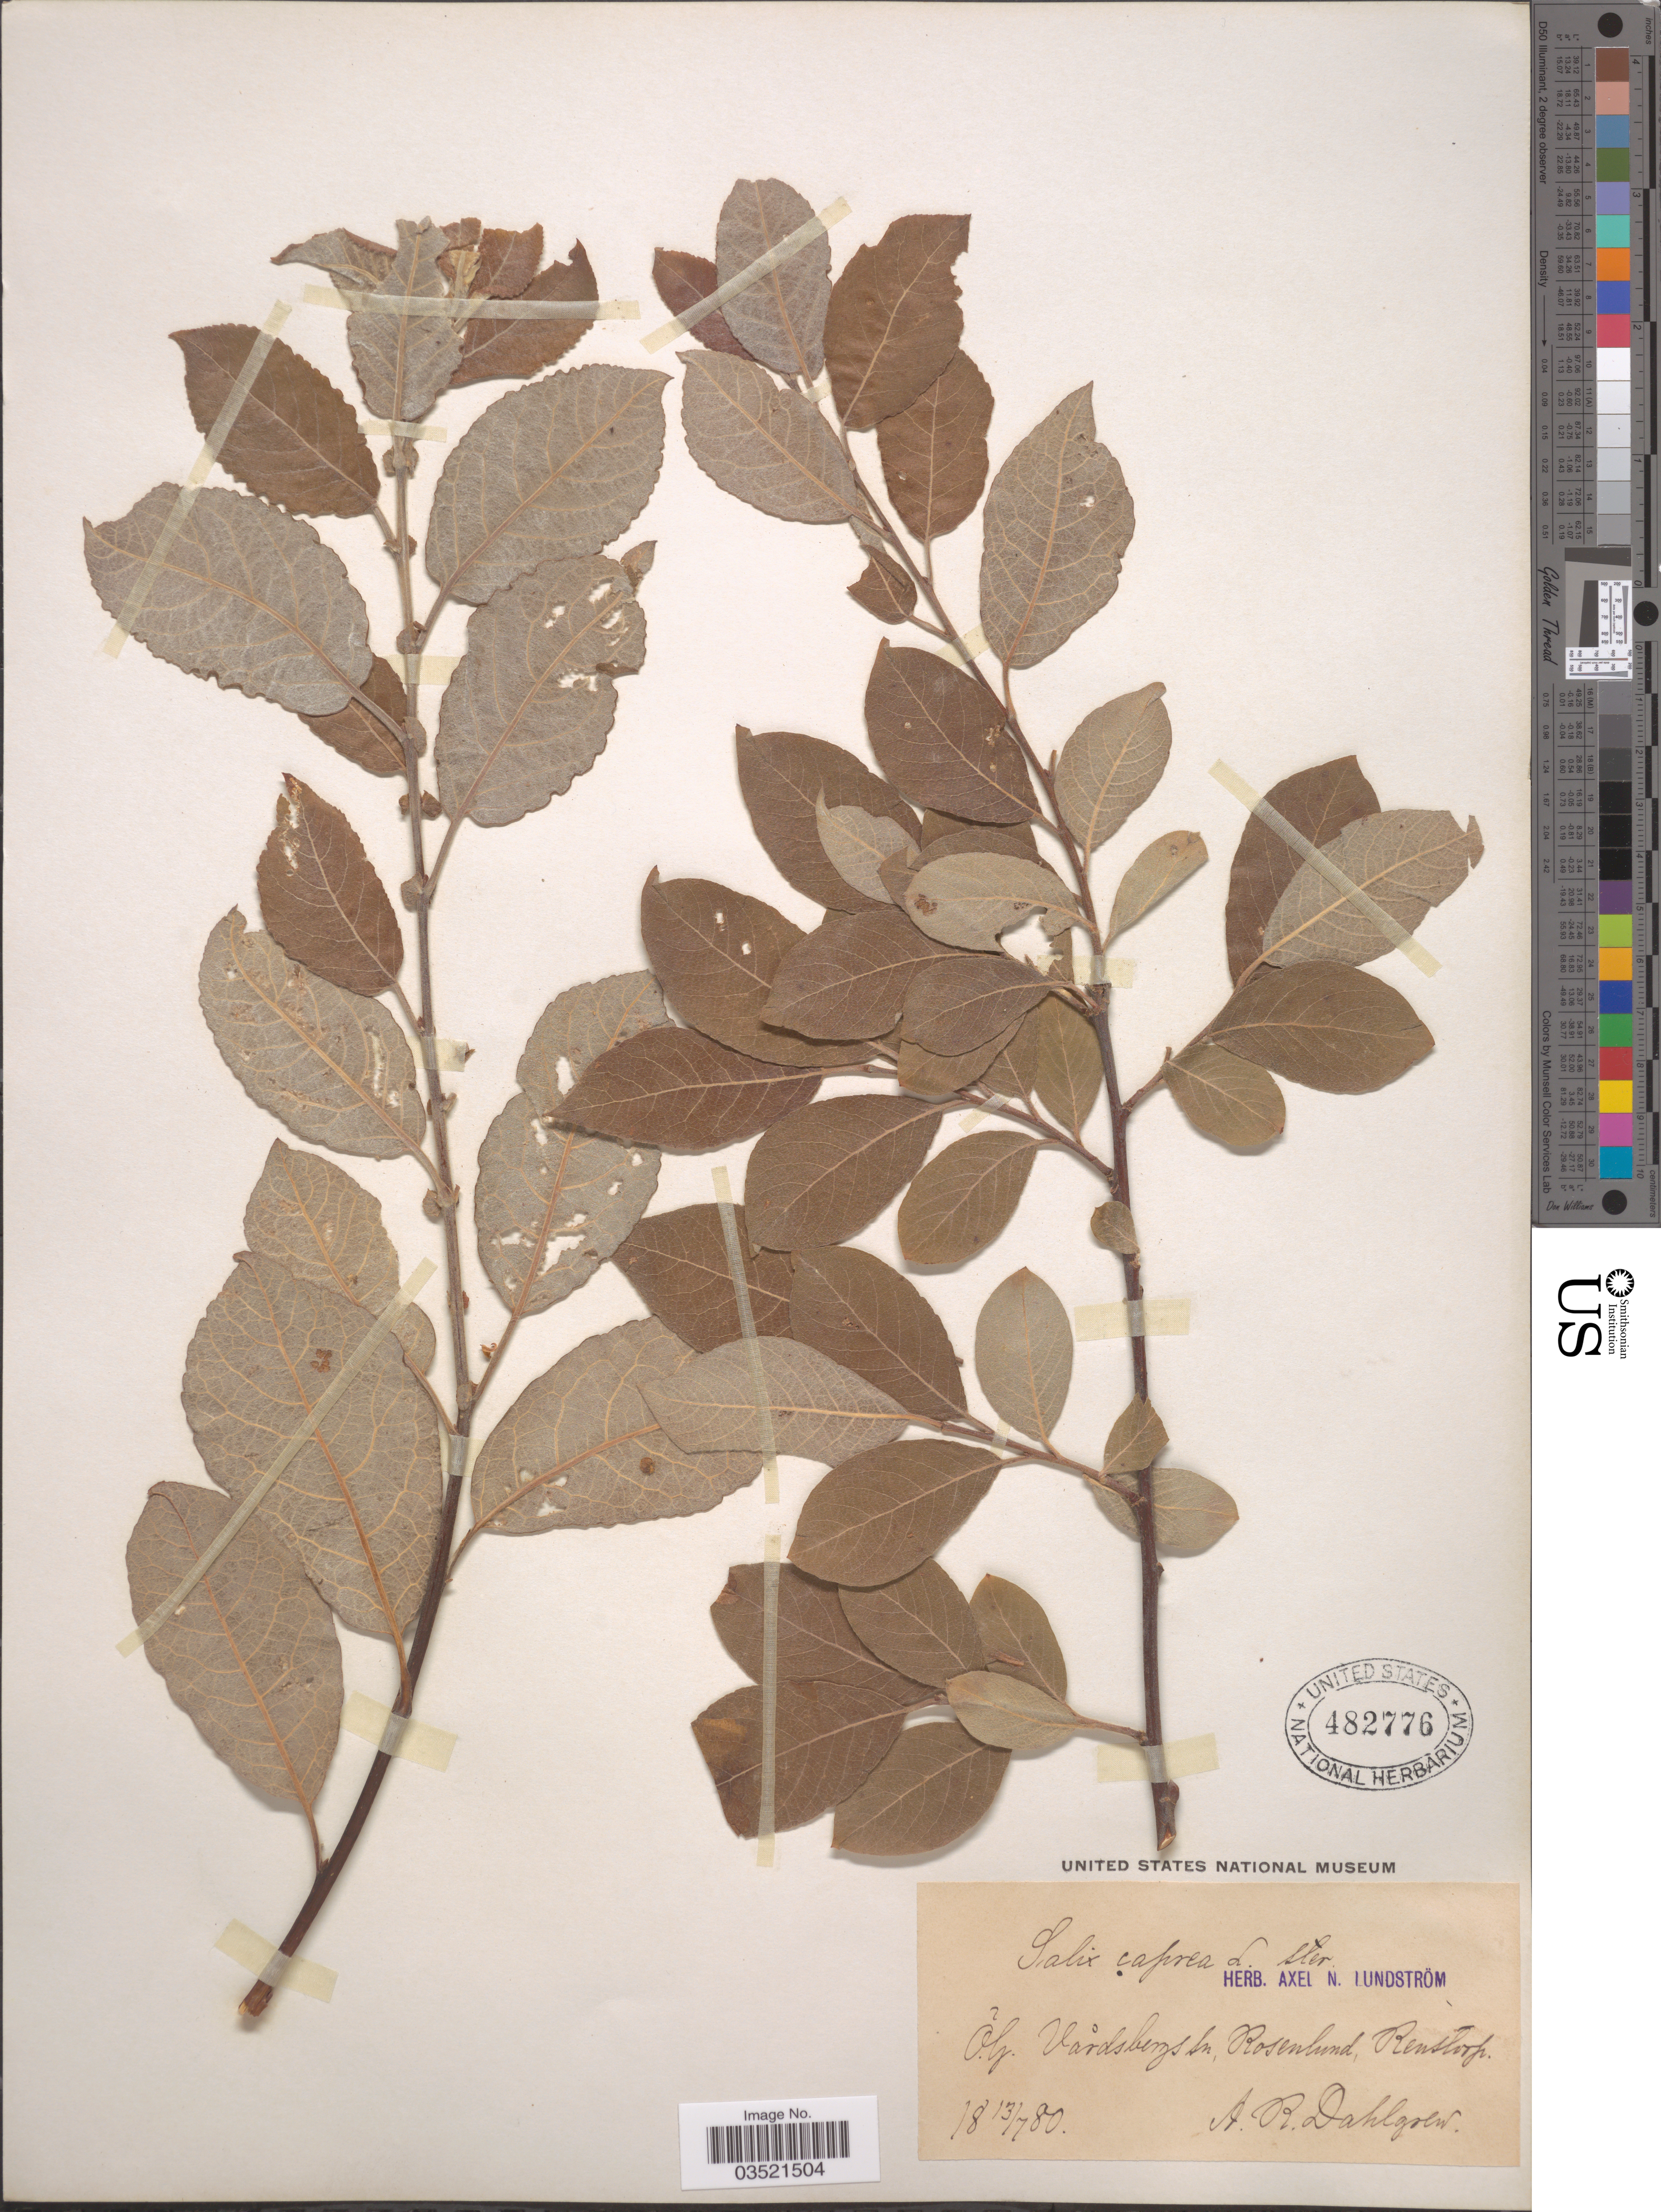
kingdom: Plantae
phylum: Tracheophyta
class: Magnoliopsida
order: Malpighiales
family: Salicaceae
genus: Salix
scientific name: Salix caprea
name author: L.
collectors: A. Dahlgren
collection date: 1880-07-13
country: Sweden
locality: OG. Vårdsbergs sn, Rosenlund, Renslorp.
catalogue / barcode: US 482776